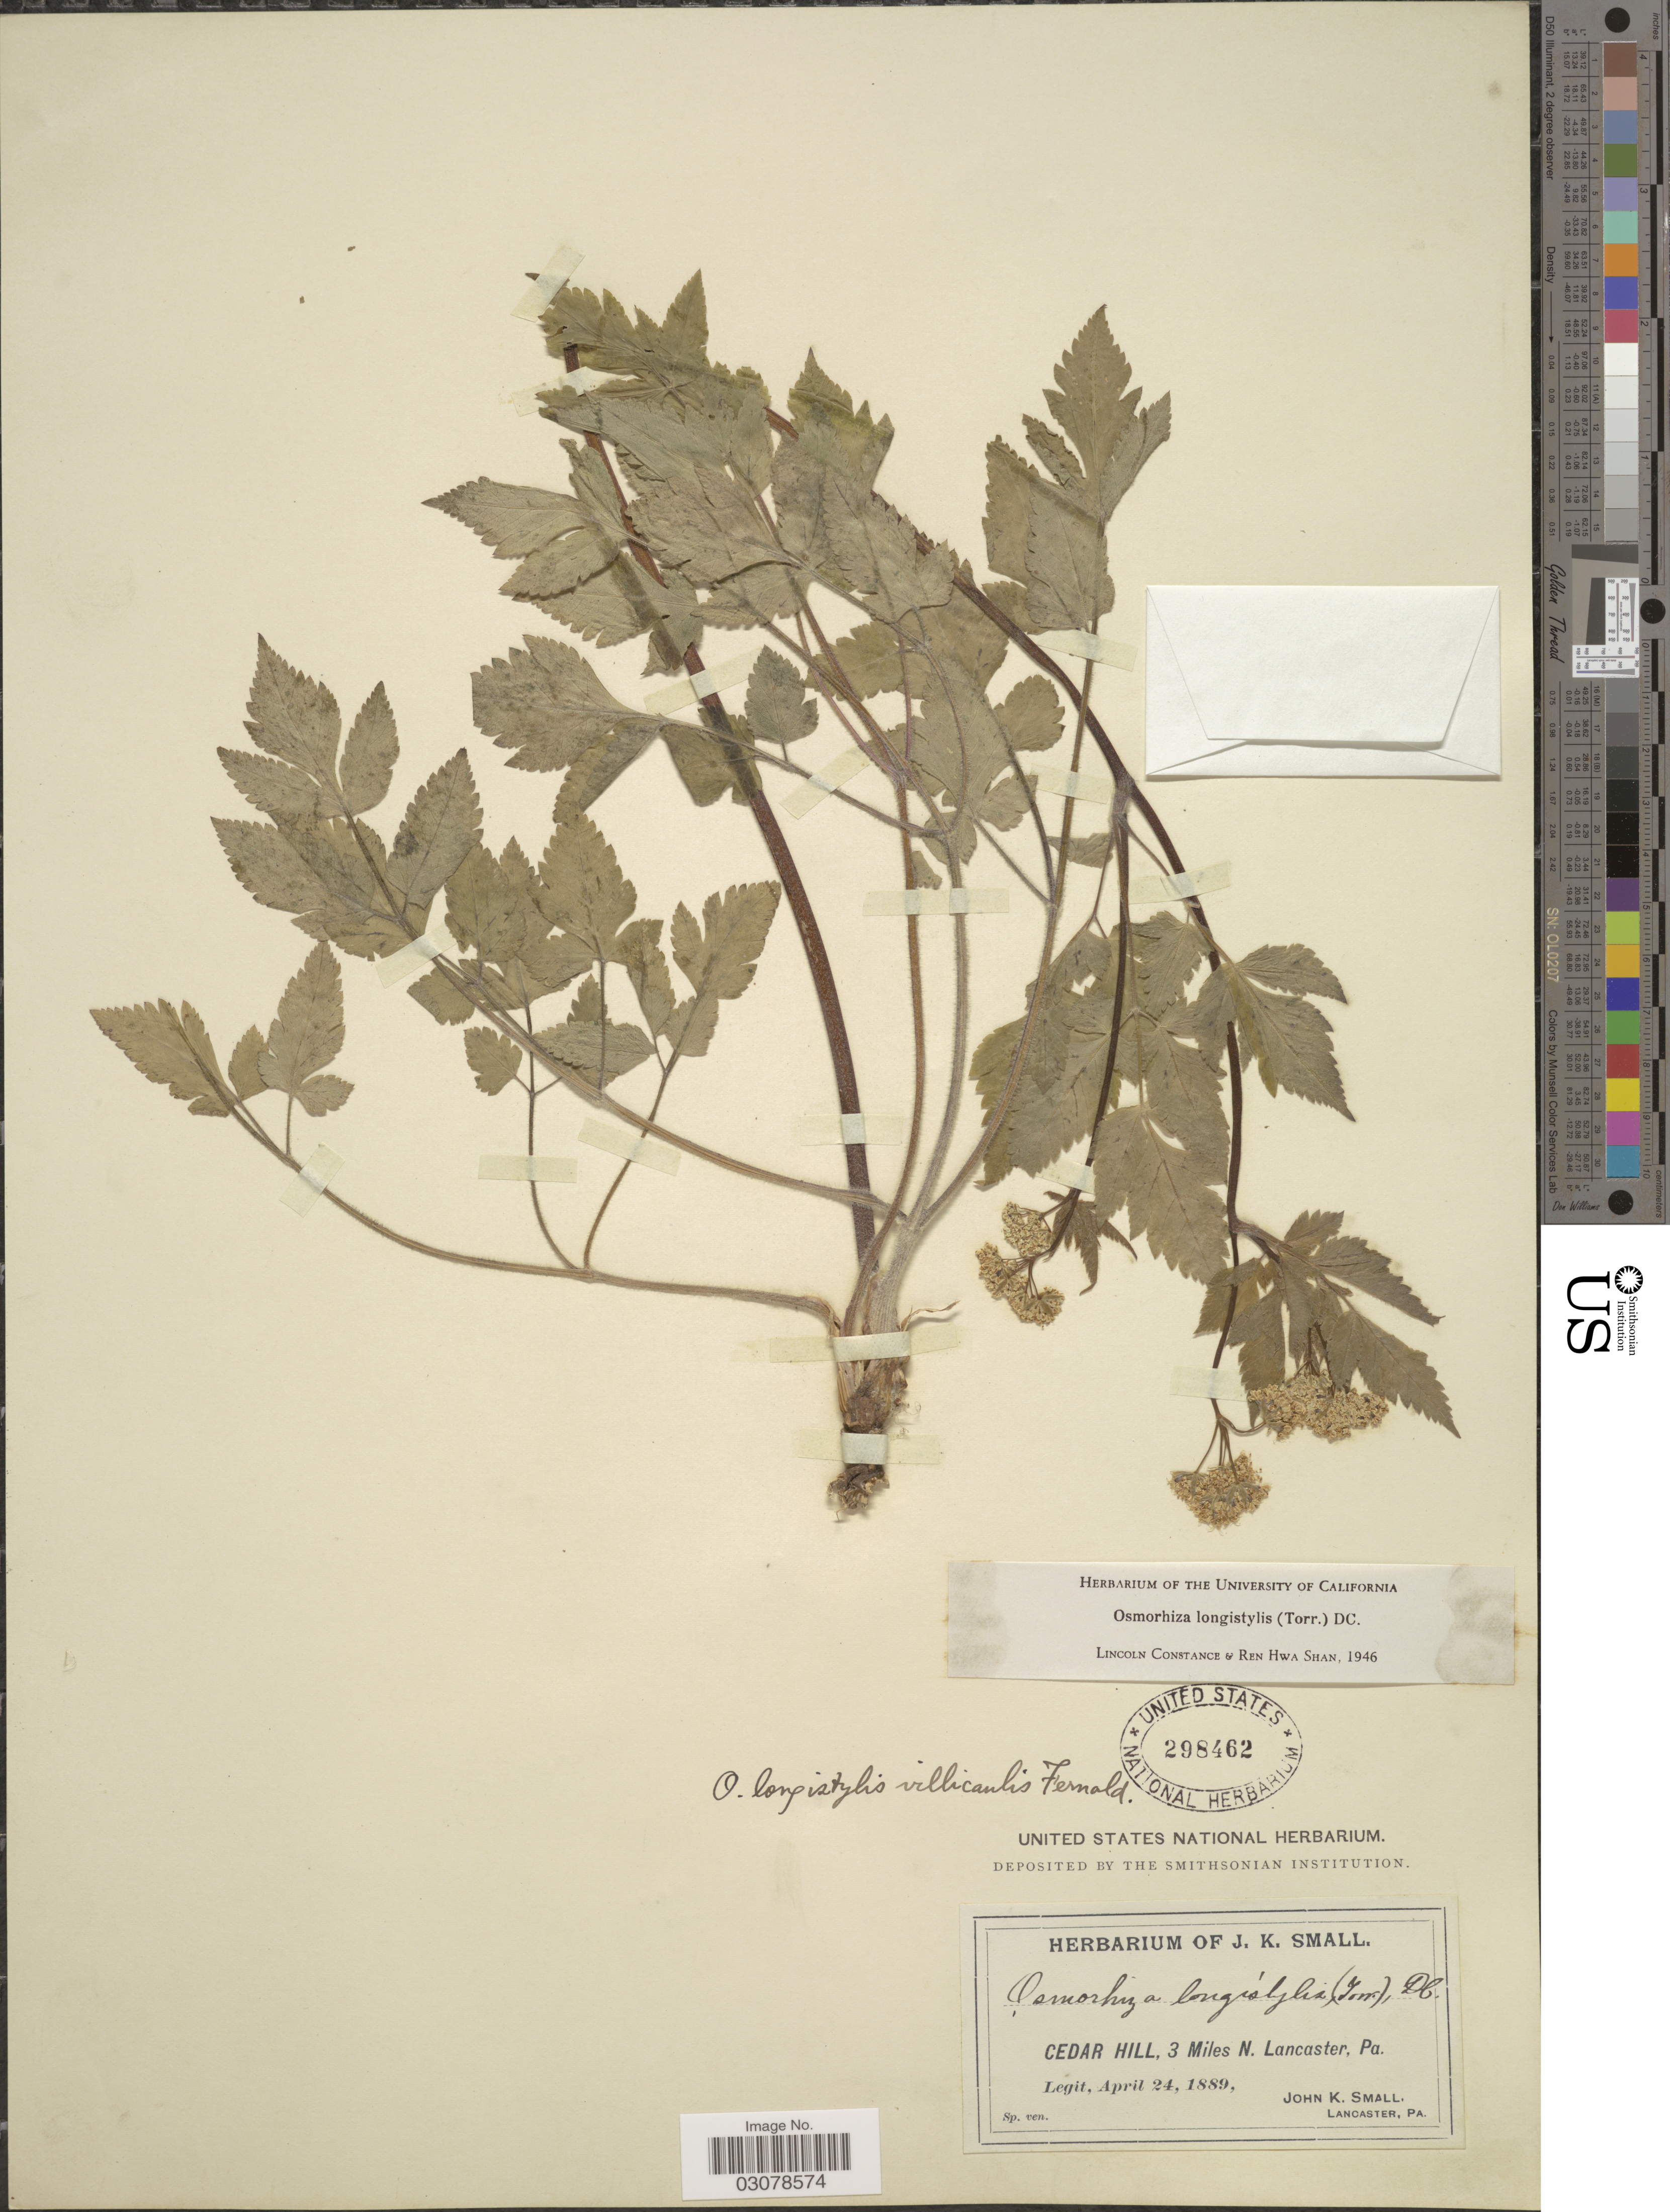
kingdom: Plantae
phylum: Tracheophyta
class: Magnoliopsida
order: Apiales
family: Apiaceae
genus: Osmorhiza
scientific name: Osmorhiza longistylis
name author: (Torr.) DC.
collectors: J. K. Small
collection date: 1889-04-24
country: United States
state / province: Pennsylvania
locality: Cedar Hill, 3 Miles N. Lancaster.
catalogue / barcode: US 298462